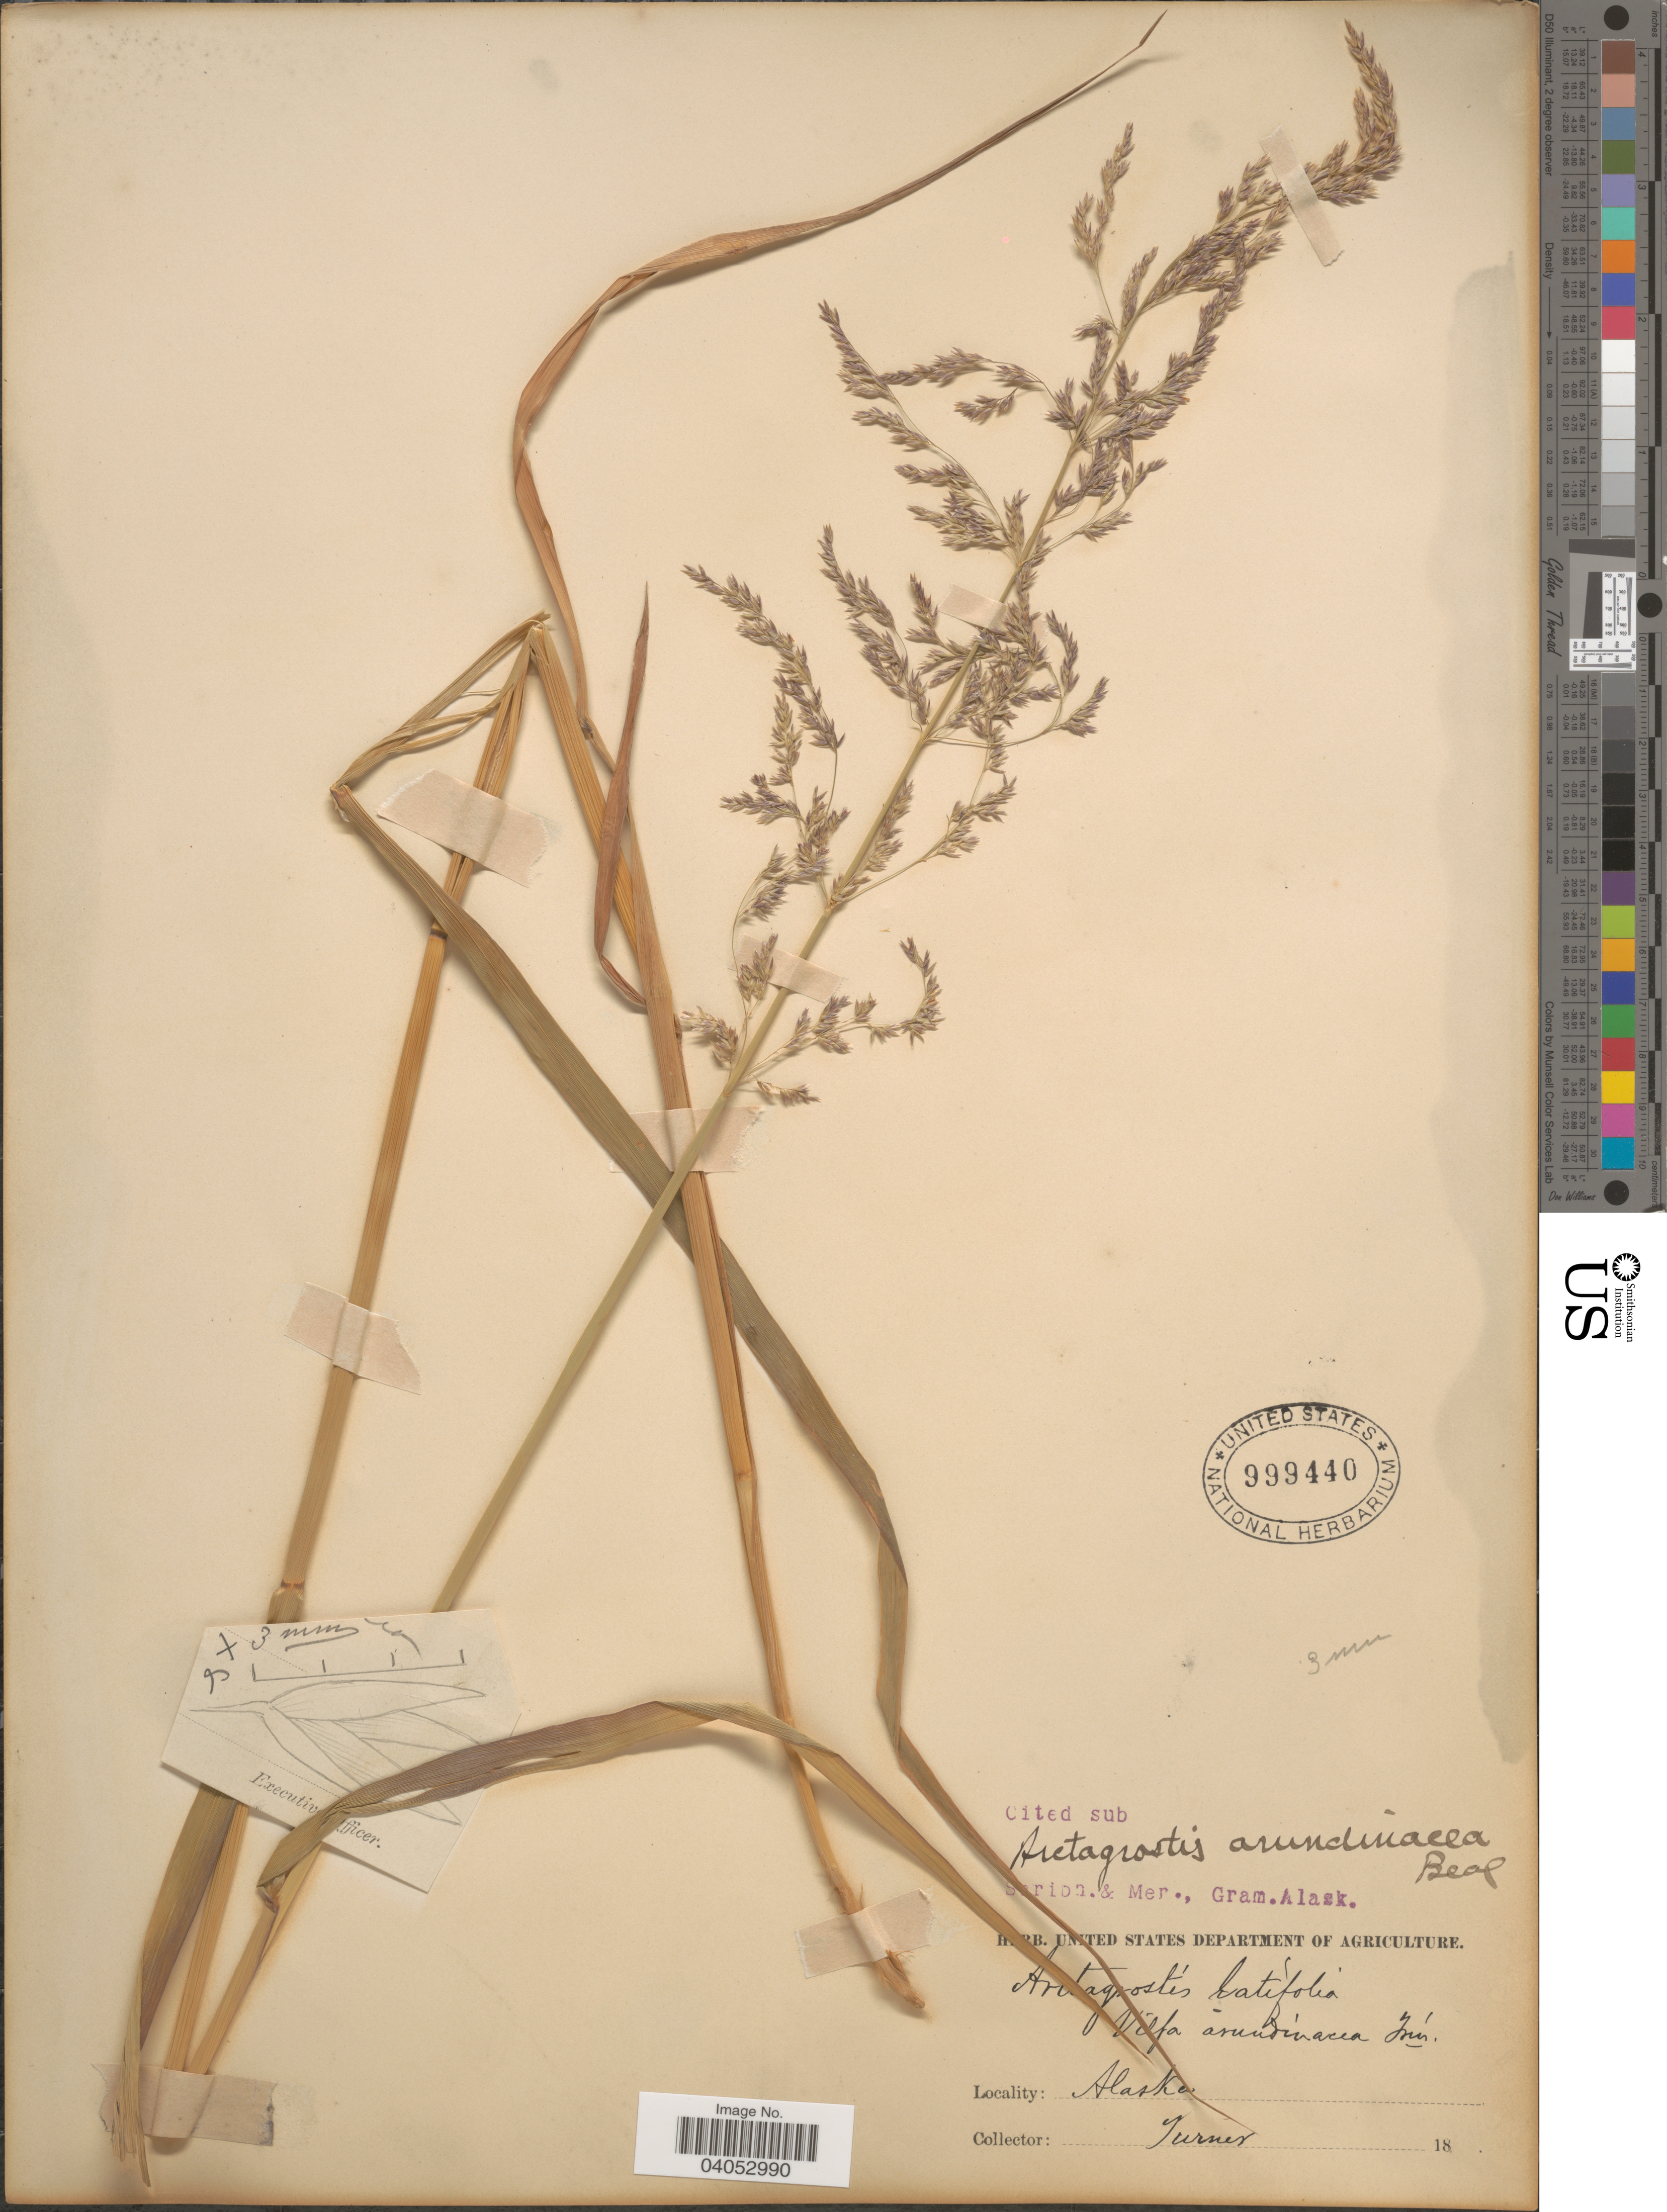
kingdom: Plantae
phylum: Tracheophyta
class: Liliopsida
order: Poales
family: Poaceae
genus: Arctagrostis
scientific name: Arctagrostis latifolia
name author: (R. Br.) Griseb.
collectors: -. Turner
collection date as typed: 18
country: United States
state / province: Alaska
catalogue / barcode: US 999440